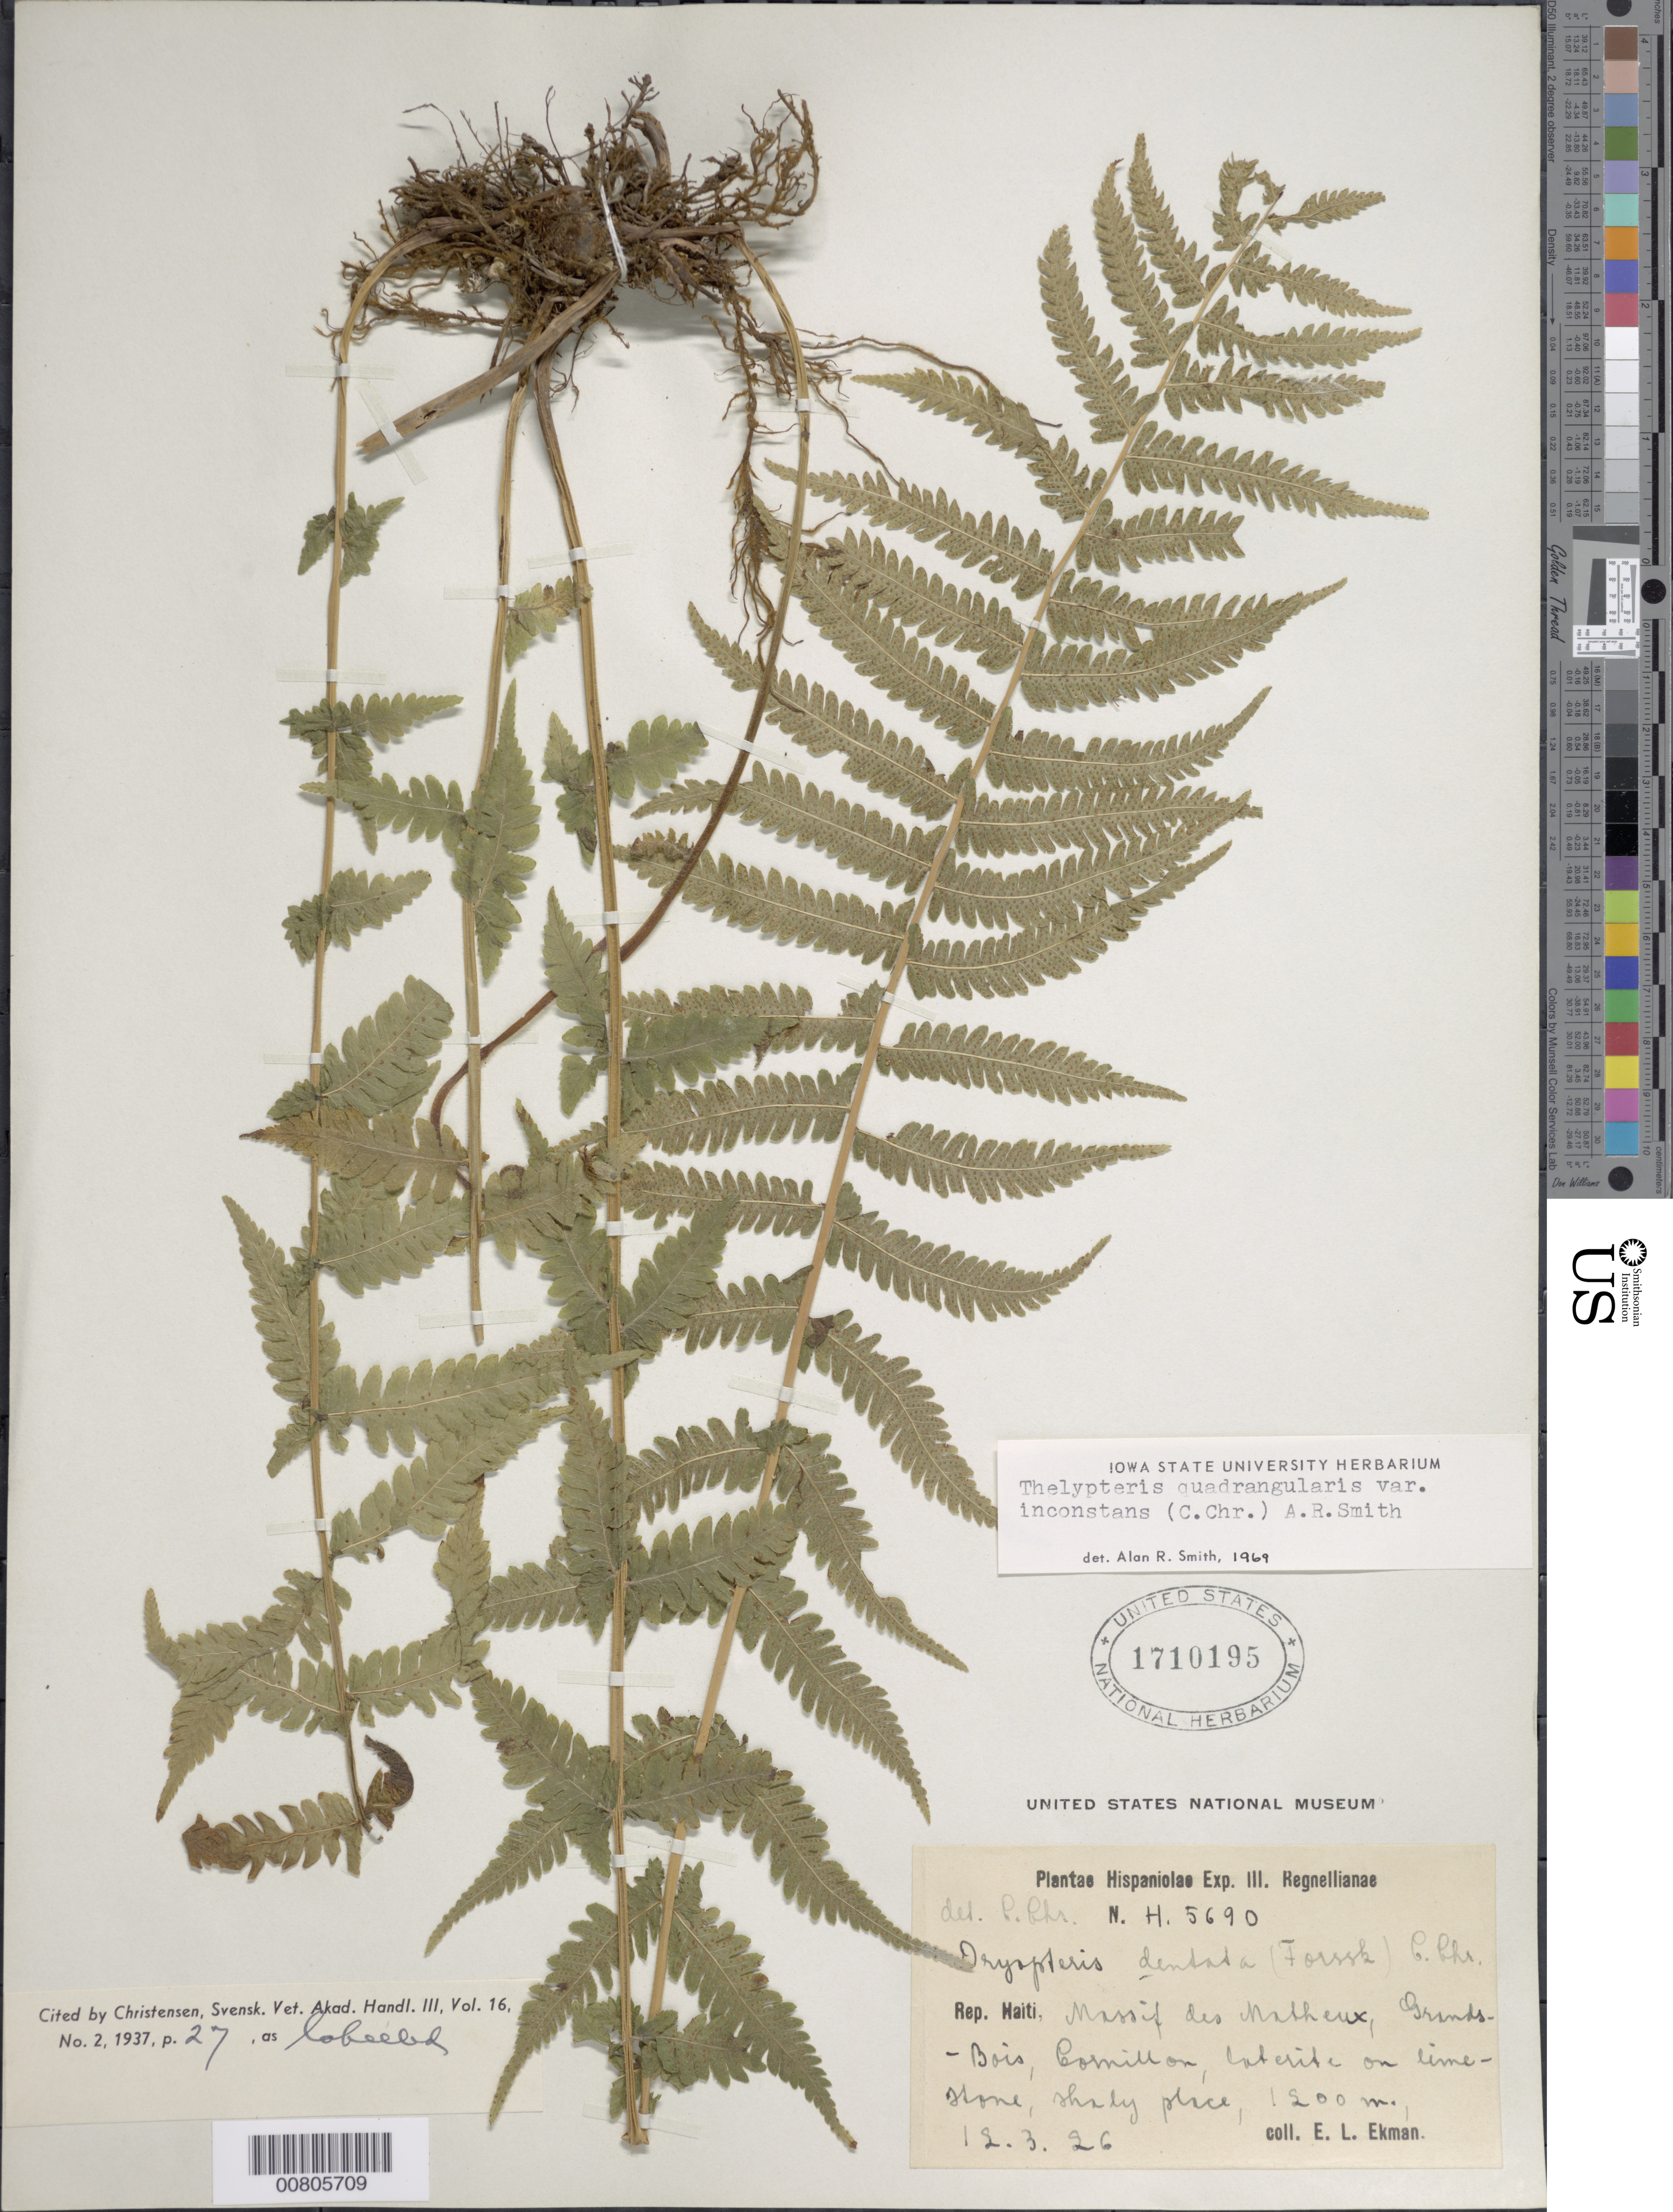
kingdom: Plantae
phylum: Tracheophyta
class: Polypodiopsida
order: Polypodiales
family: Thelypteridaceae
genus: Christella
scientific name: Christella hispidula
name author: (Decne.) Holttum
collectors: E. L. Ekman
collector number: H 5690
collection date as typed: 12 Mar 1926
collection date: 1926-03-12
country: Haiti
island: Hispaniola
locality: Massif des Matheux, Grands-Bois, Cormillon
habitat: Laterite on limestone, shady place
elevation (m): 1200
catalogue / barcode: US 1710195